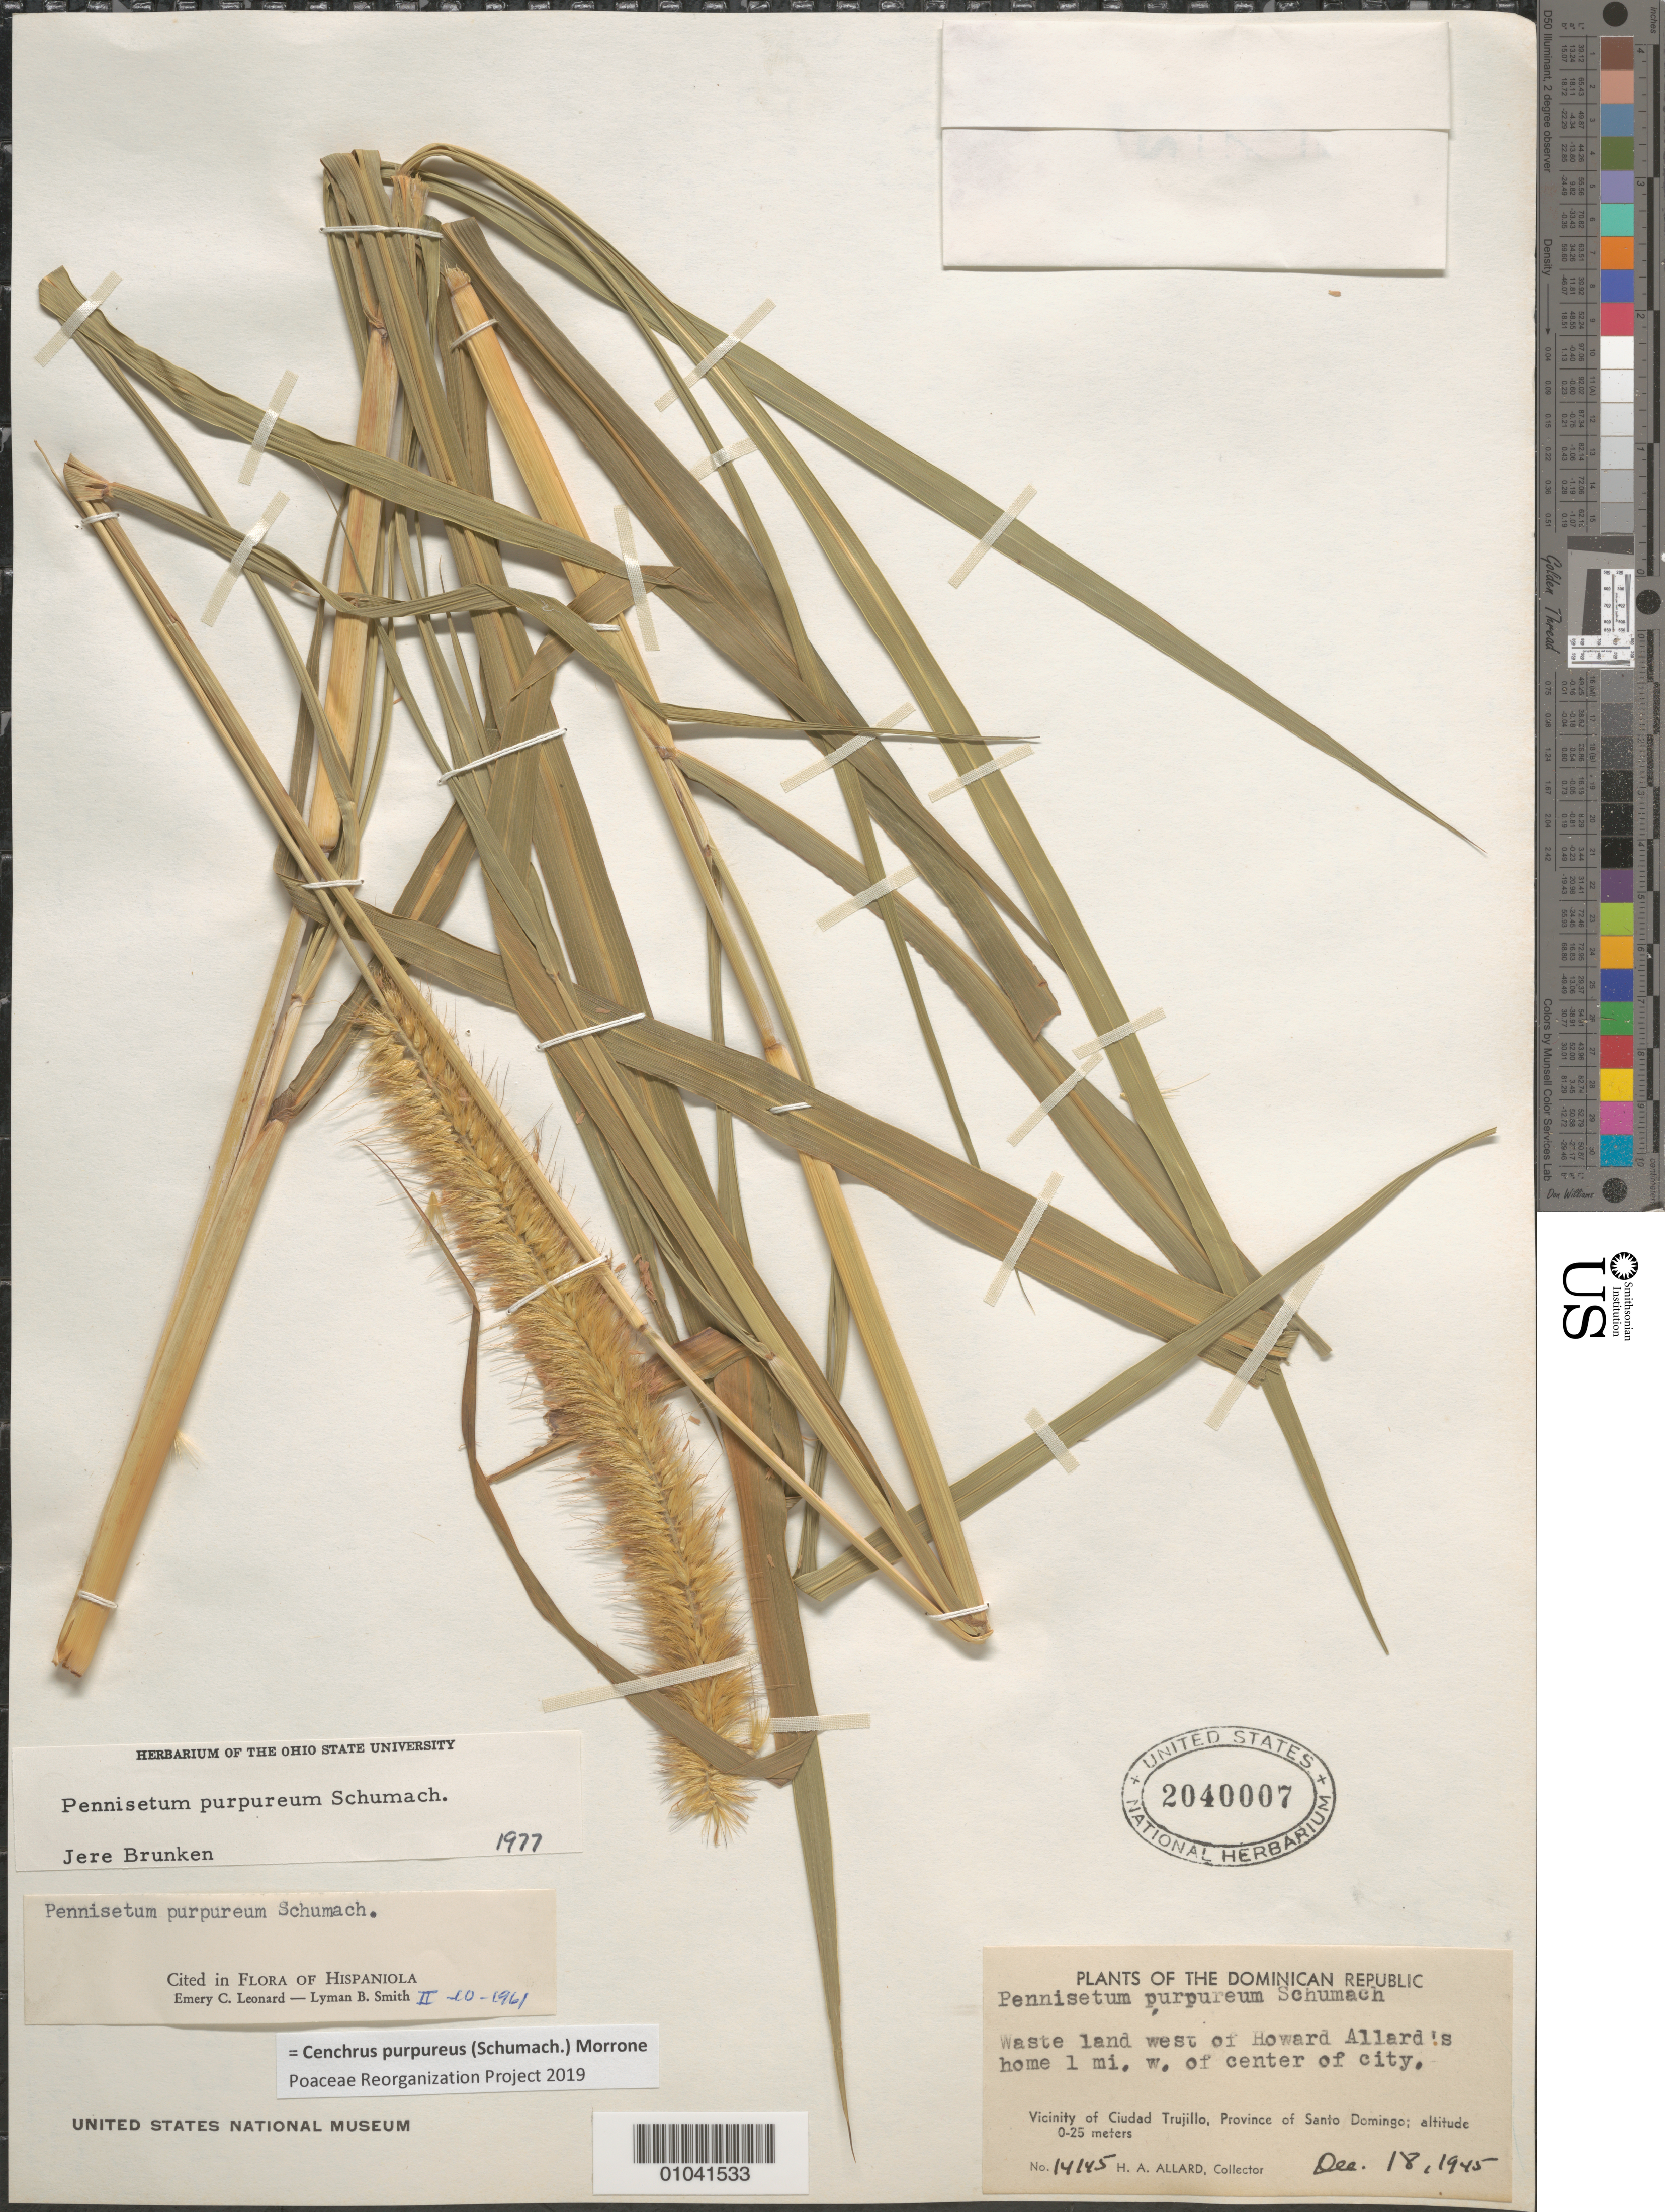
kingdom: Plantae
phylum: Tracheophyta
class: Liliopsida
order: Poales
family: Poaceae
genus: Cenchrus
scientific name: Cenchrus purpureus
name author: (Schumach.) Morrone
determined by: Poaceae Reorganization Project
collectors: H. A. Allard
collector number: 14145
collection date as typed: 18 Dec 1945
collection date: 1945-12-18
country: Dominican Republic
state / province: Distrito Nacional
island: Hispaniola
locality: Vicinity of Ciudad Trujillo, Province of Santo Domingo, W of Howard Allard's home, 1 mile W of center of city.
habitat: waste land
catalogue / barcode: US 2040007